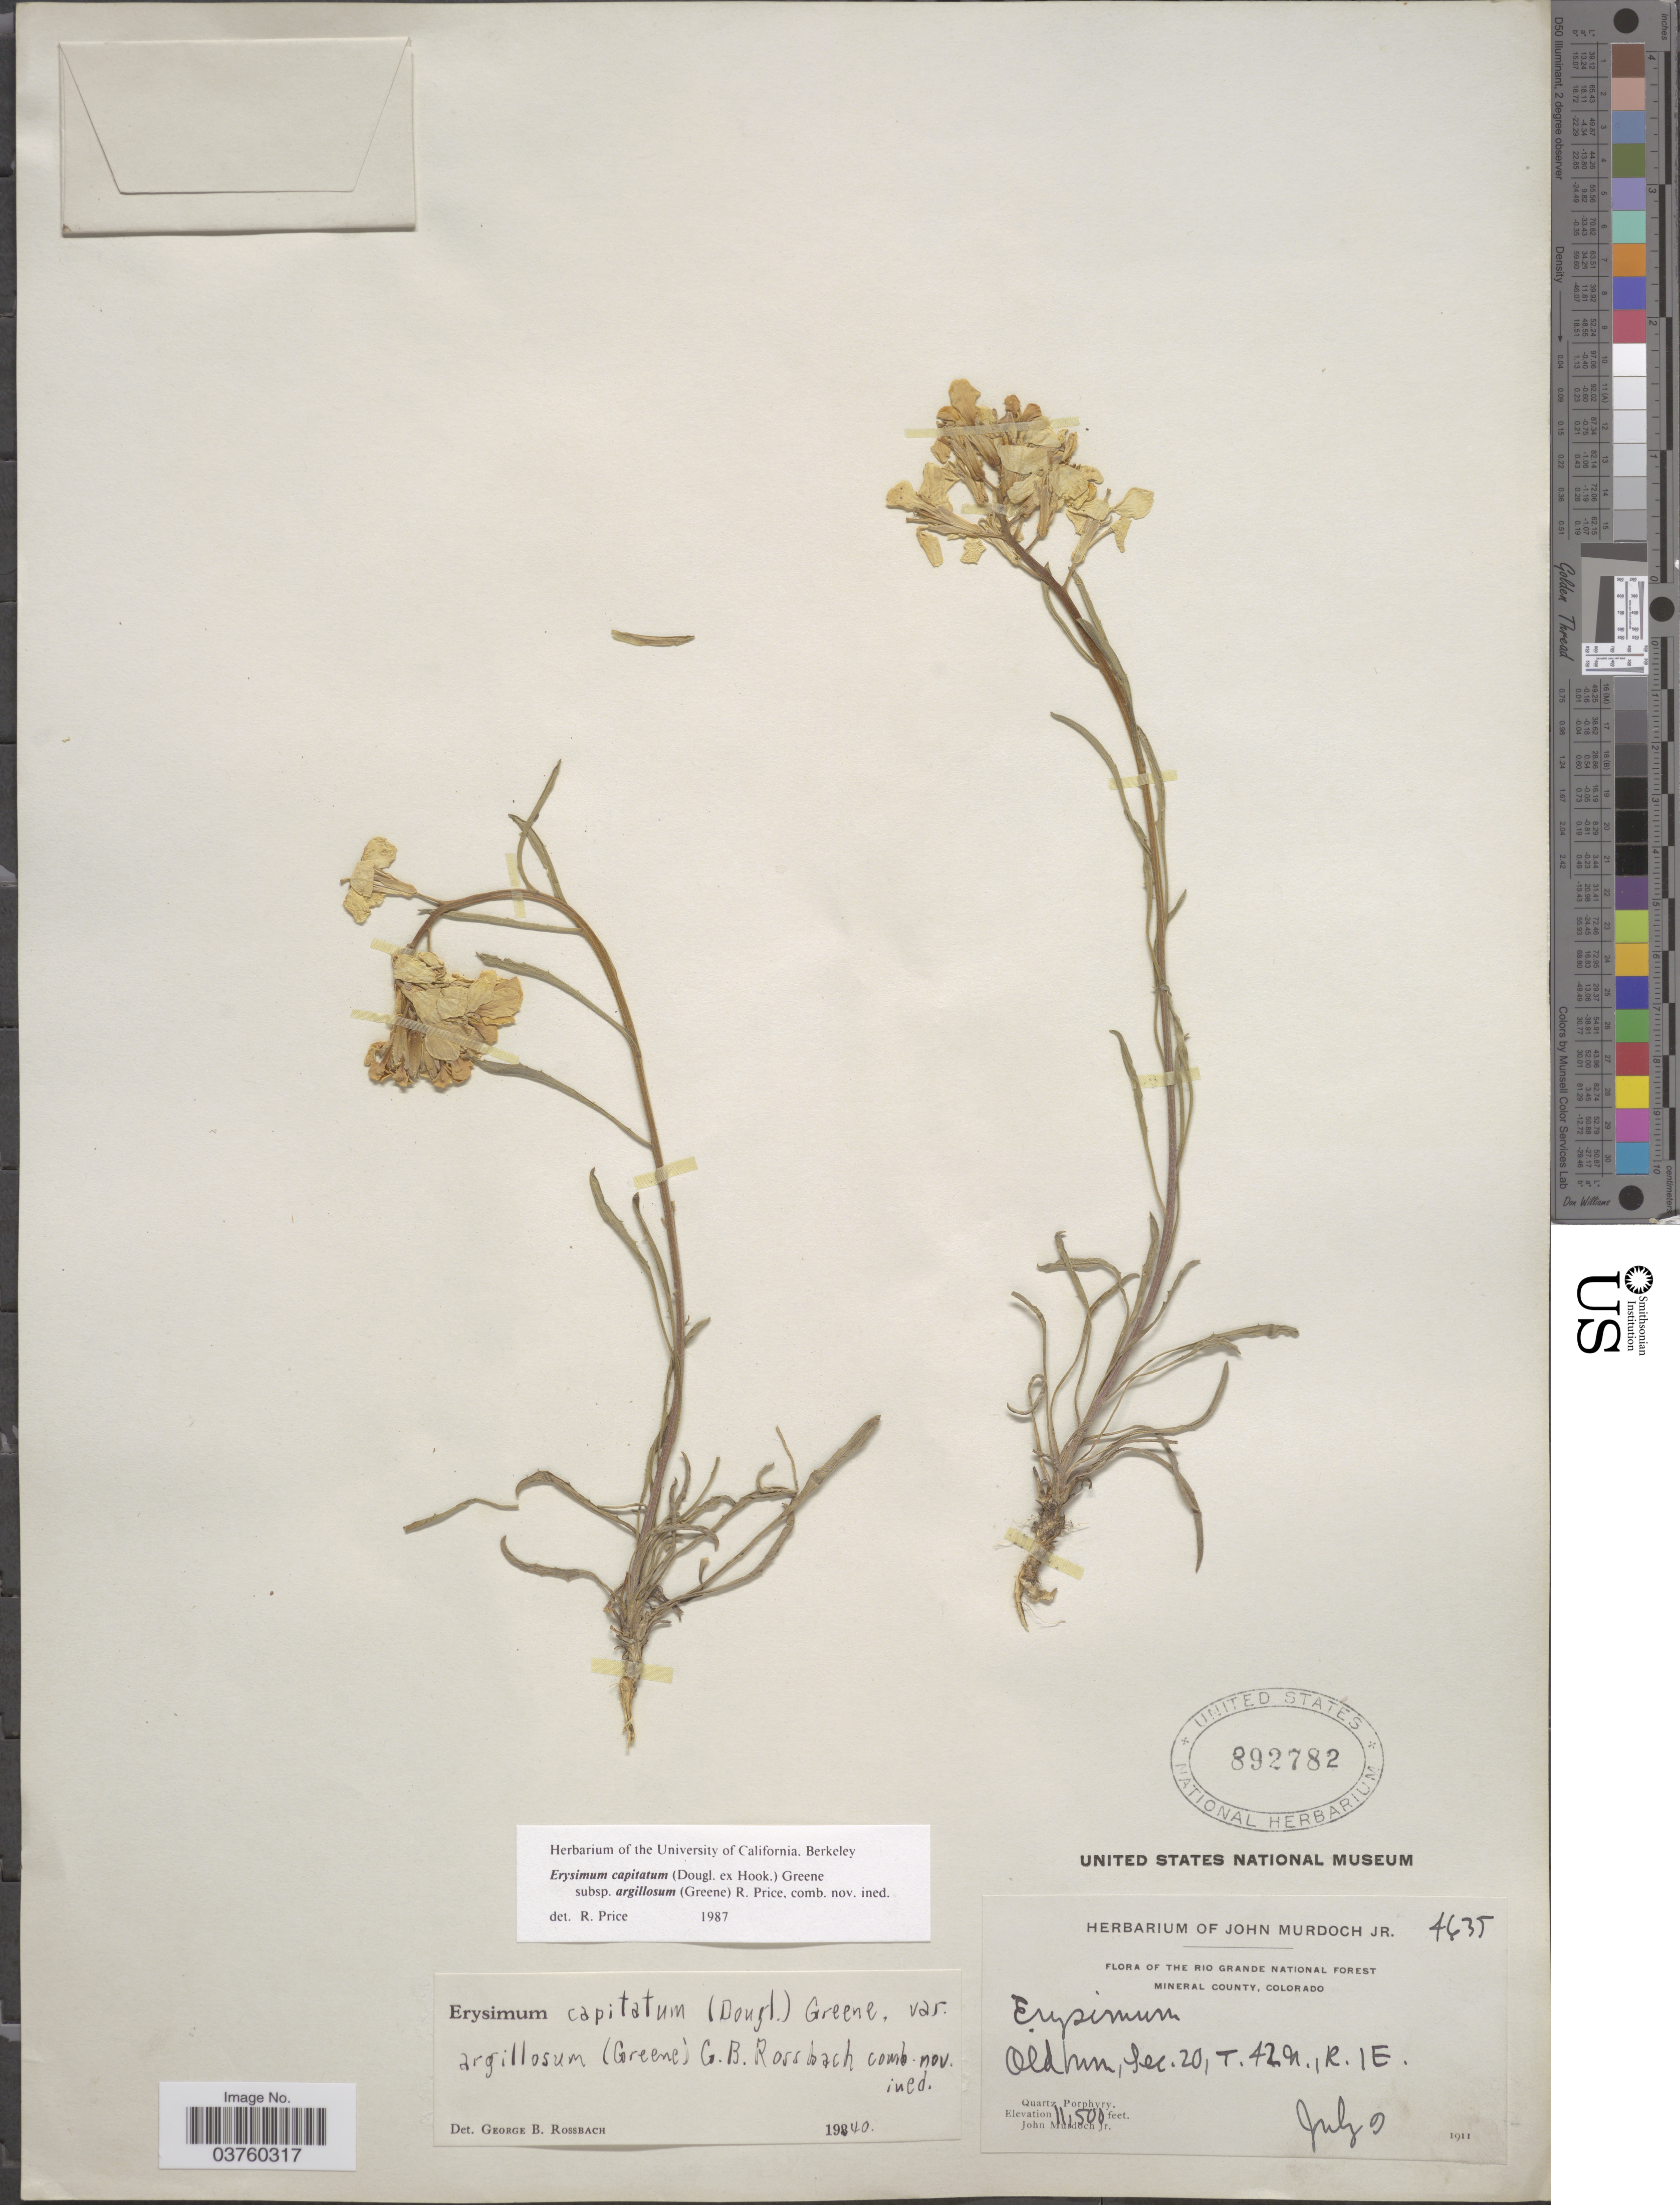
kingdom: Plantae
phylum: Tracheophyta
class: Magnoliopsida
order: Brassicales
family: Brassicaceae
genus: Erysimum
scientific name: Erysimum capitatum var. argillosum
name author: (Greene) R.J. Davis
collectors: J. Murdoch Jr.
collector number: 4635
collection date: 1911-07-09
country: United States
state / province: Colorado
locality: Rio Grande National Forest Mineral County. Old hill, Sec. 20, T. 42N., R. 1E.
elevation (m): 3505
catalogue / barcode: US 892782